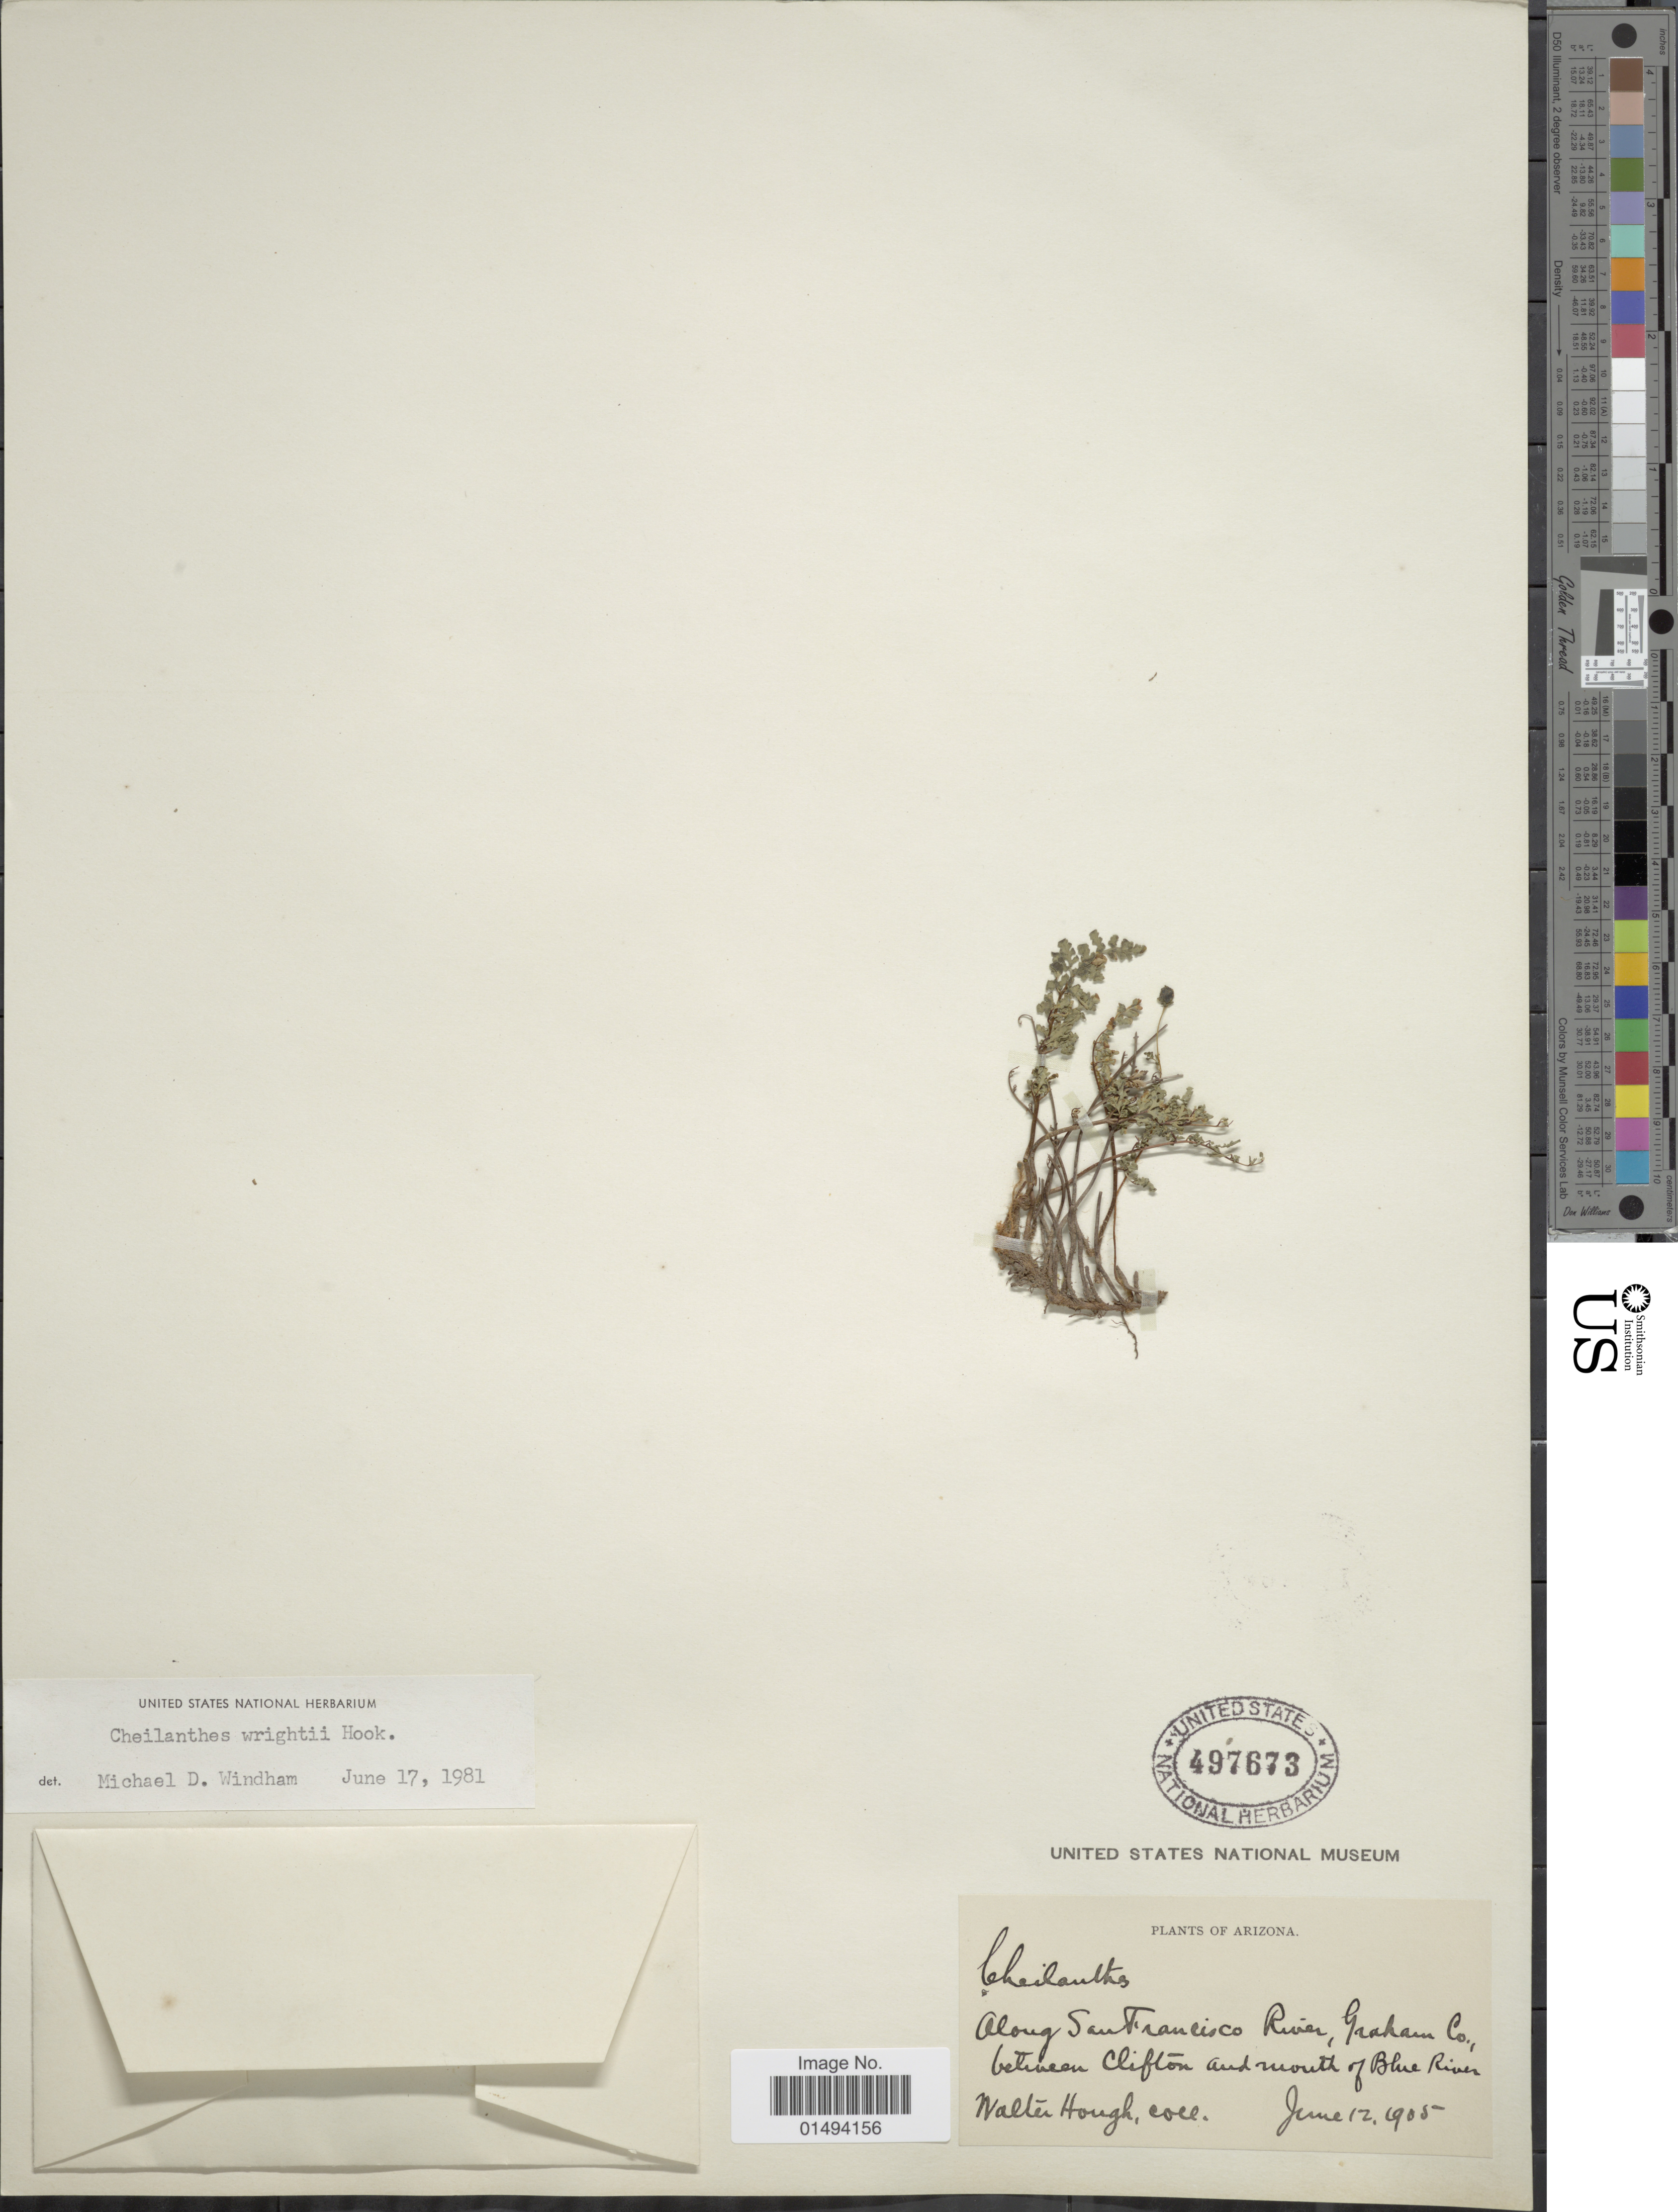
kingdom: Plantae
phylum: Tracheophyta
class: Polypodiopsida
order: Polypodiales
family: Pteridaceae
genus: Myriopteris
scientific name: Myriopteris wrightii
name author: (Hook.) Grusz & Windham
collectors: W. Hough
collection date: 1905-06-12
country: United States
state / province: Arizona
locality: Arizona, Along San Francisco River, Graham Co, between Clifton and mouth of Blue River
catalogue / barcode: US 497673